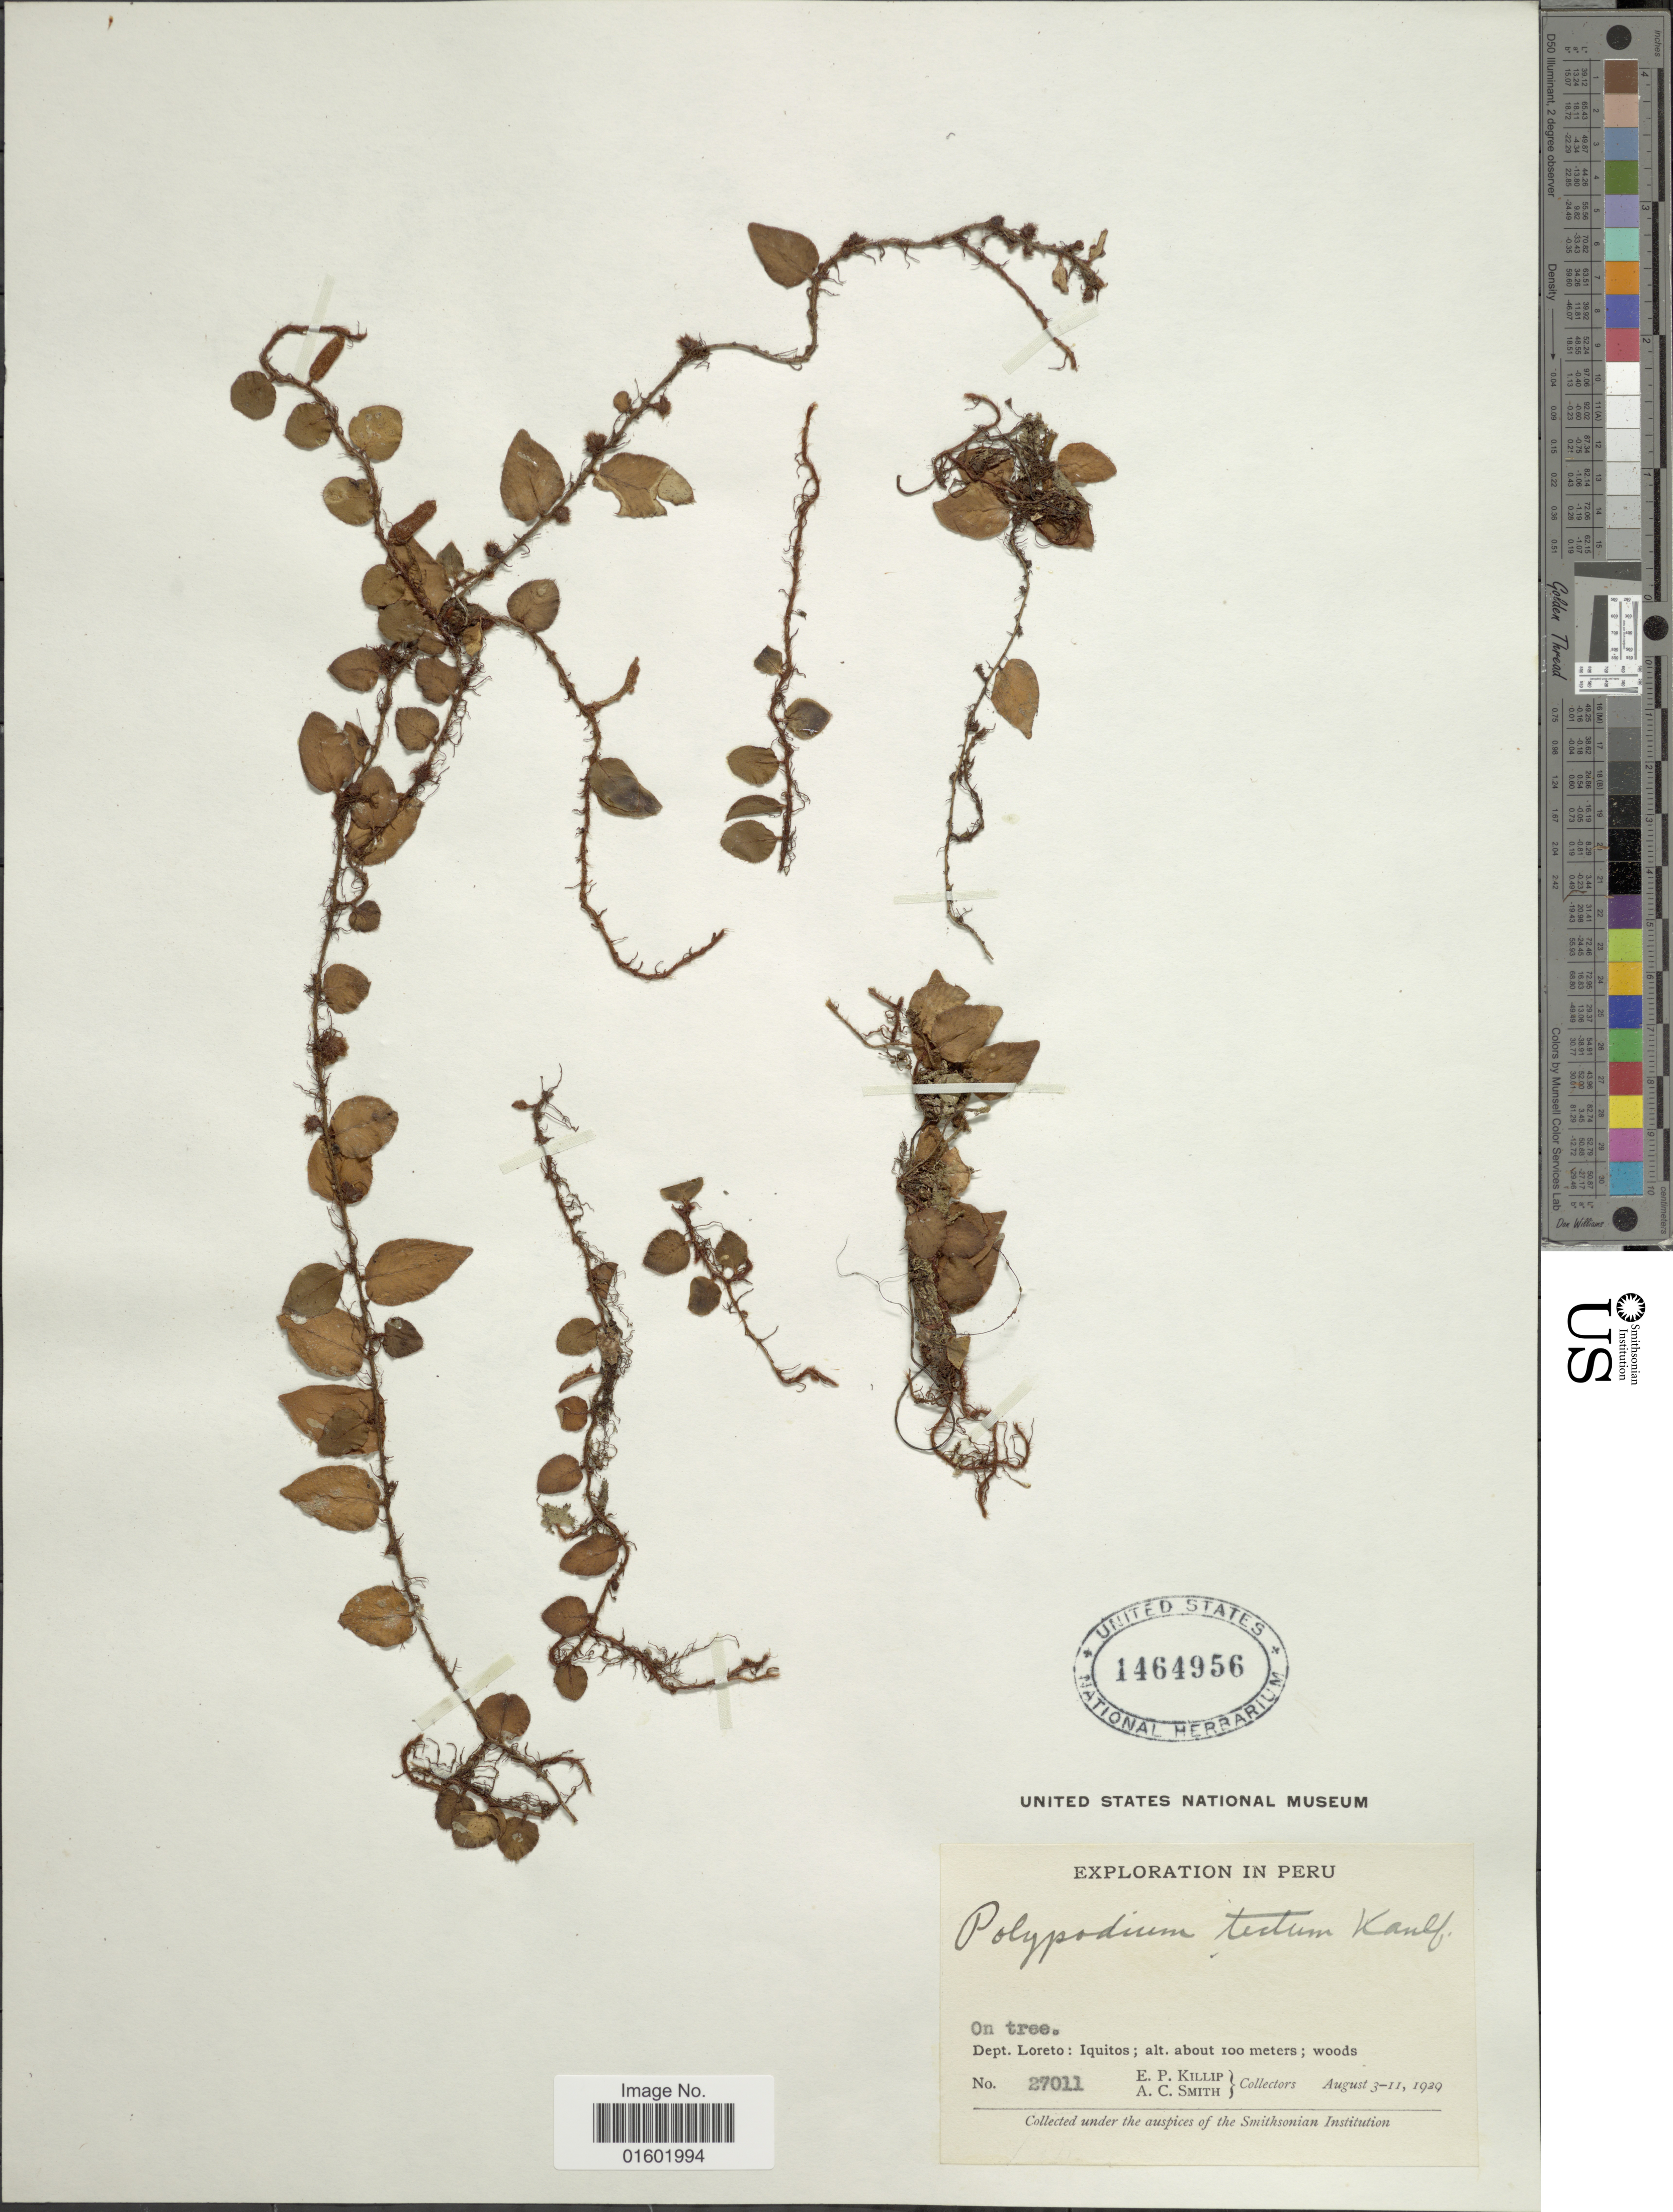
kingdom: Plantae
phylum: Tracheophyta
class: Polypodiopsida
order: Polypodiales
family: Polypodiaceae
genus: Microgramma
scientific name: Microgramma tecta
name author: (Kaulf.) Alston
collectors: E. P. Killip & A. C. Smith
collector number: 27011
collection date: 1929-08-03/1929-08-11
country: Peru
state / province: Loreto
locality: Dept. Loreto, Iquitos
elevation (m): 100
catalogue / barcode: US 1464956